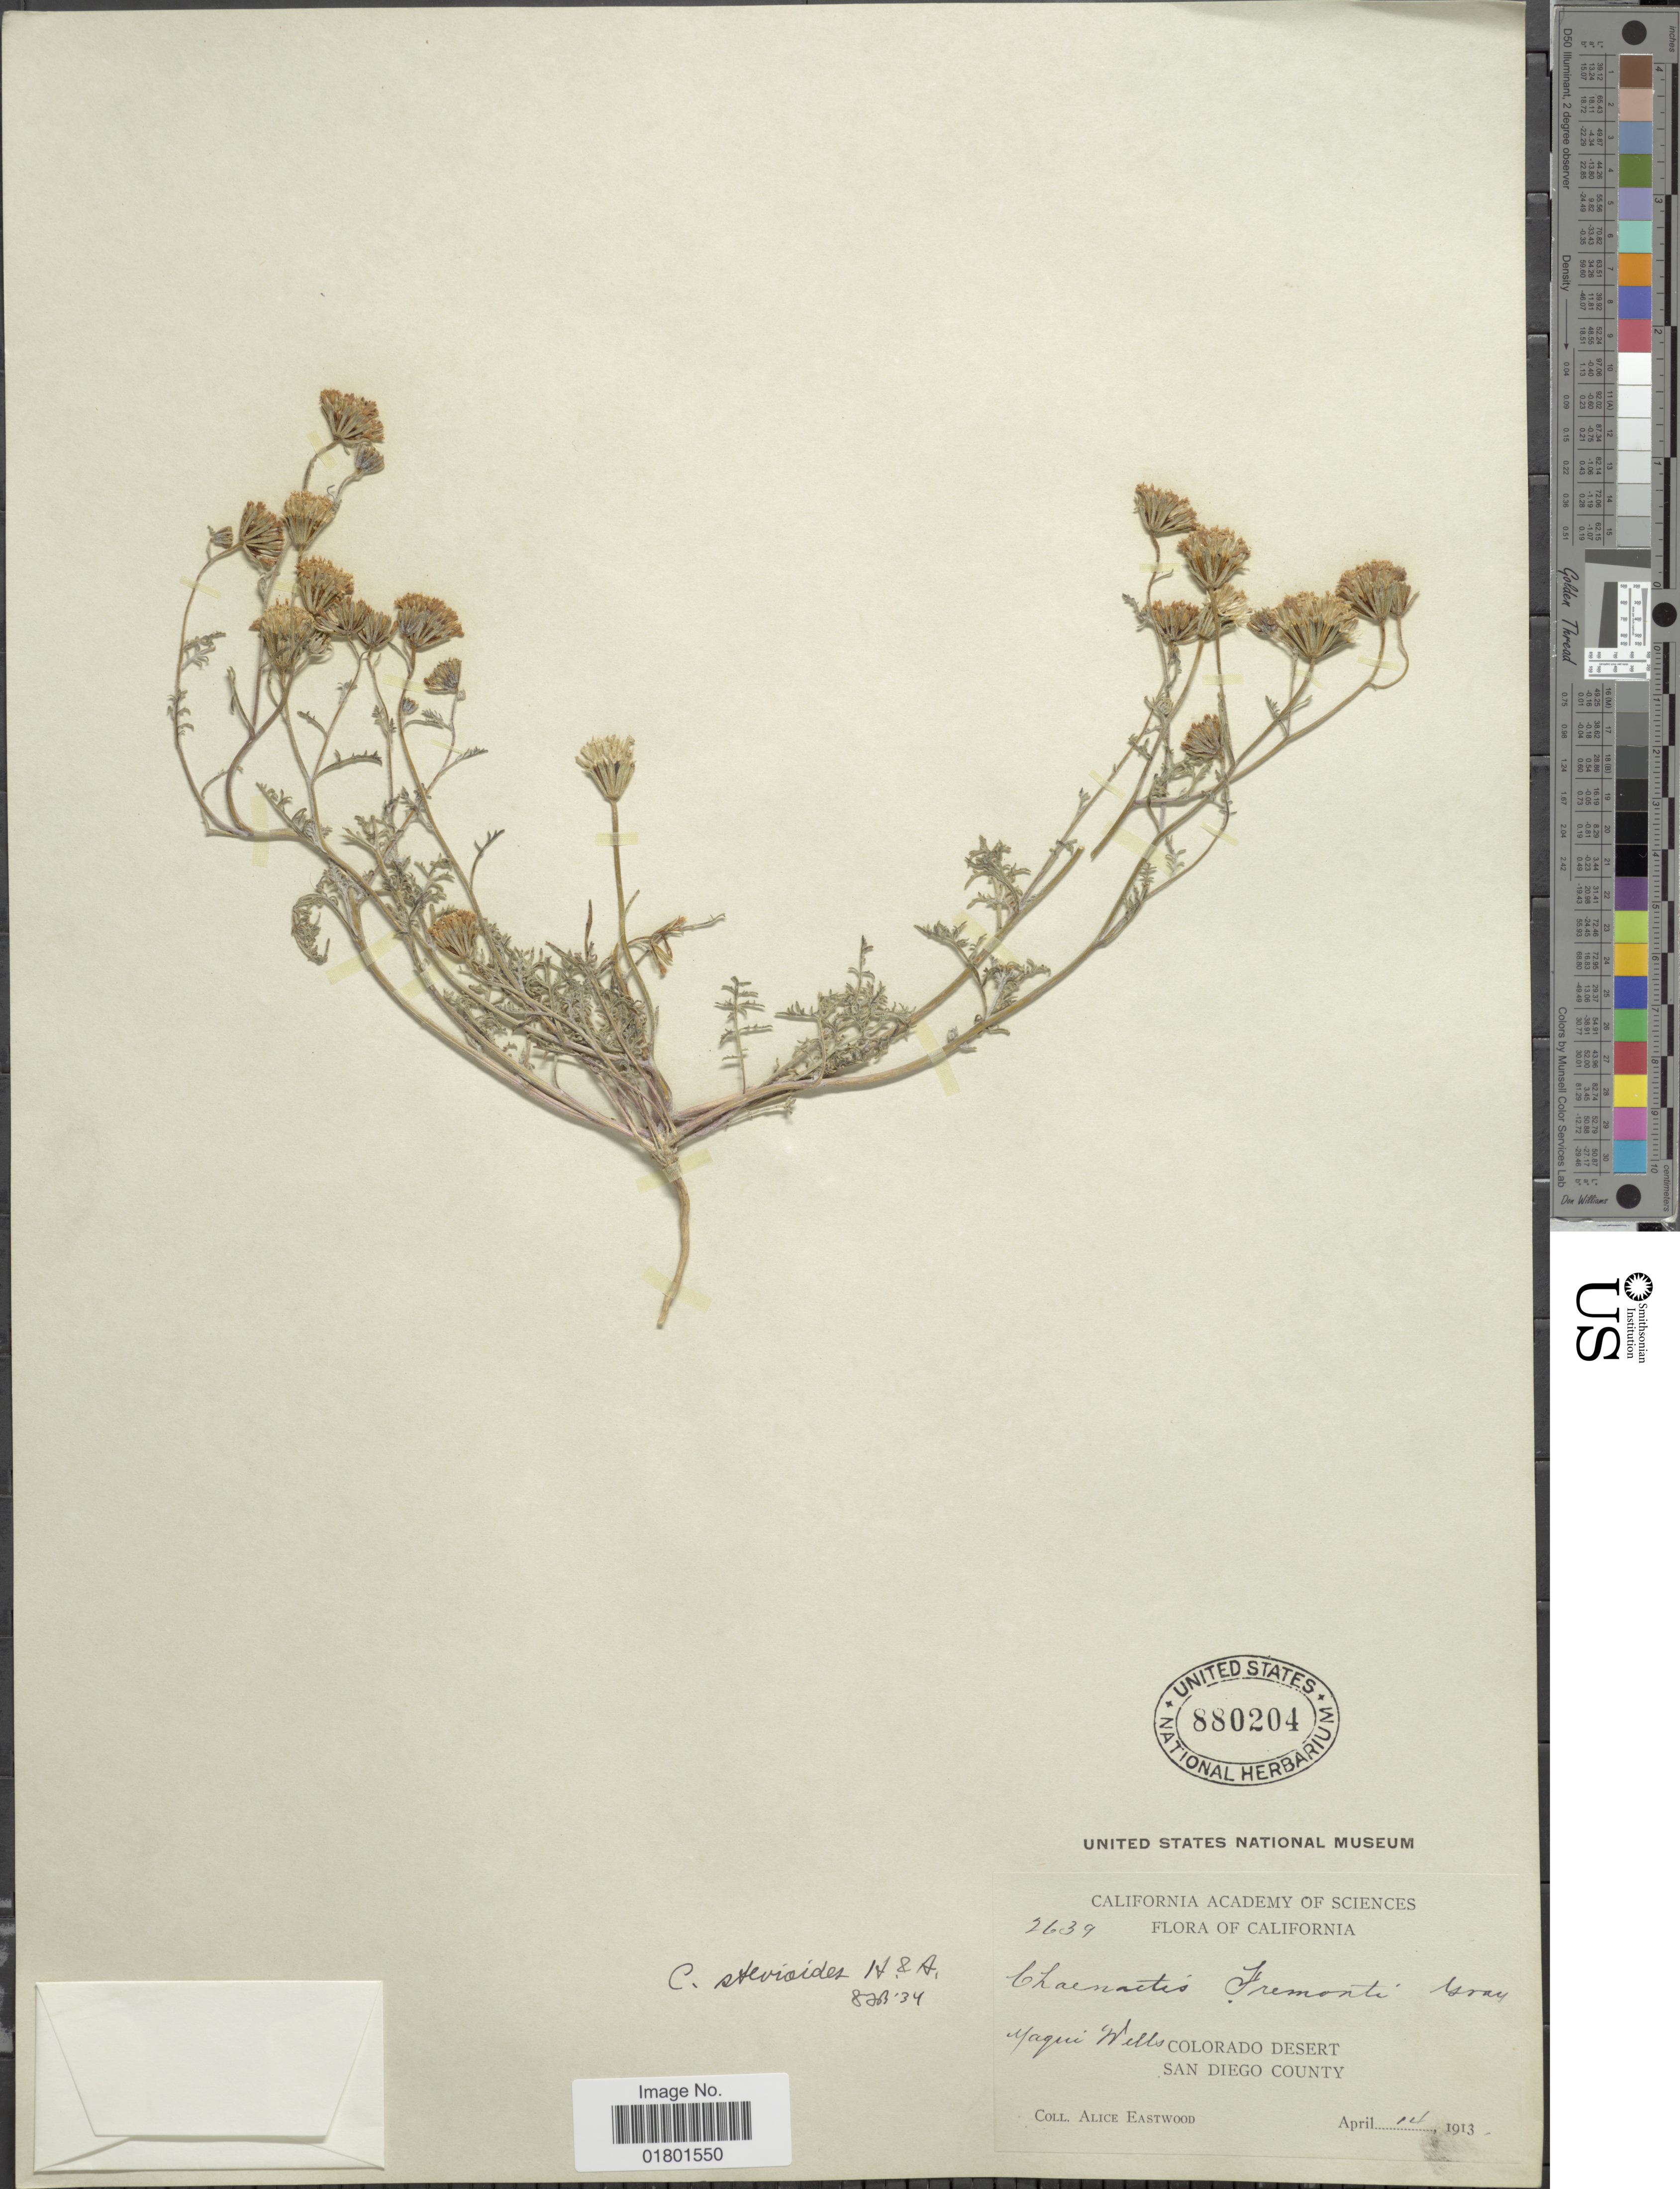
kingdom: Plantae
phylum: Tracheophyta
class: Magnoliopsida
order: Asterales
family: Asteraceae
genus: Chaenactis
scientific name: Chaenactis stevioides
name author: Hook. & Arn.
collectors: A. Eastwood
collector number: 2639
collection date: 1913-04-14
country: United States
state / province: California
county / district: San Diego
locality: Yaqui Hills, Colorado Desert, San Diego County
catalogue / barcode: US 880204